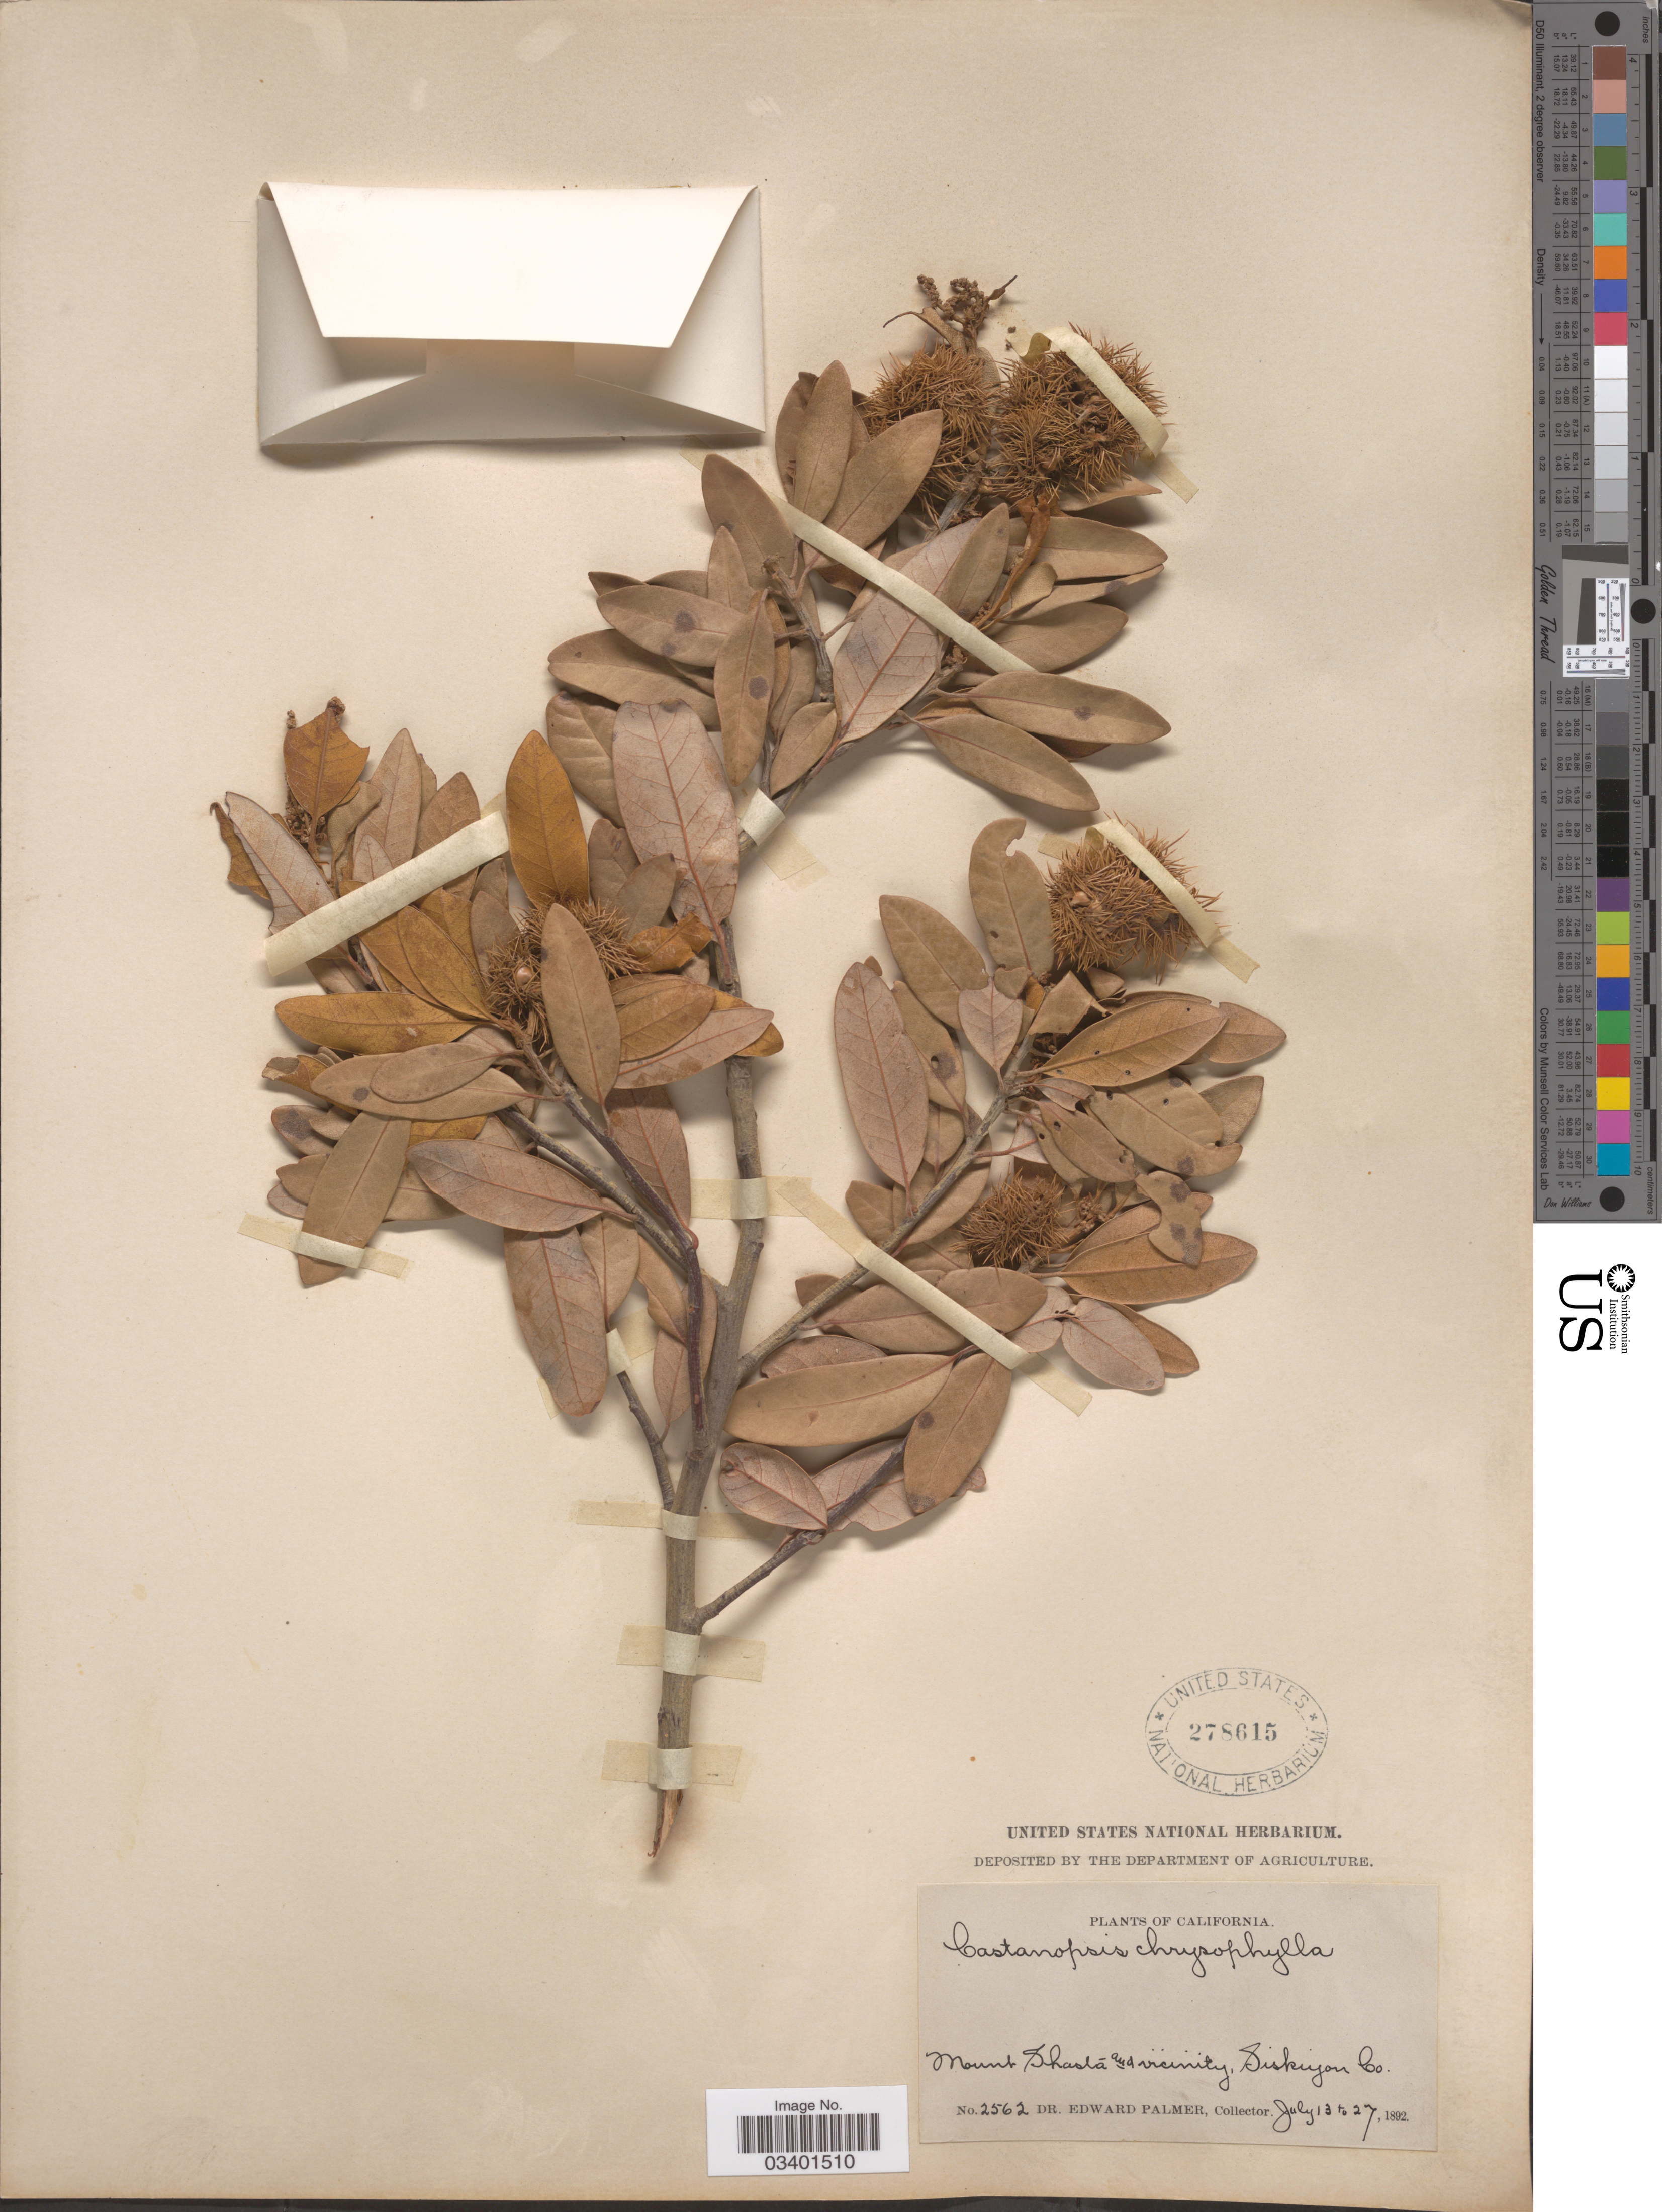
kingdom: Plantae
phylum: Tracheophyta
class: Magnoliopsida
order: Fagales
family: Fagaceae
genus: Chrysolepis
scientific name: Chrysolepis sempervirens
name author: (Kellogg) Hjelmq.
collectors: E. Palmer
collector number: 2562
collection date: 1892-07-13/1892-07-27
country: United States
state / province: California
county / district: Siskiyou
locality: Mount Shasta and vicinity, Siskiyou Co.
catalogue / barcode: US 278615